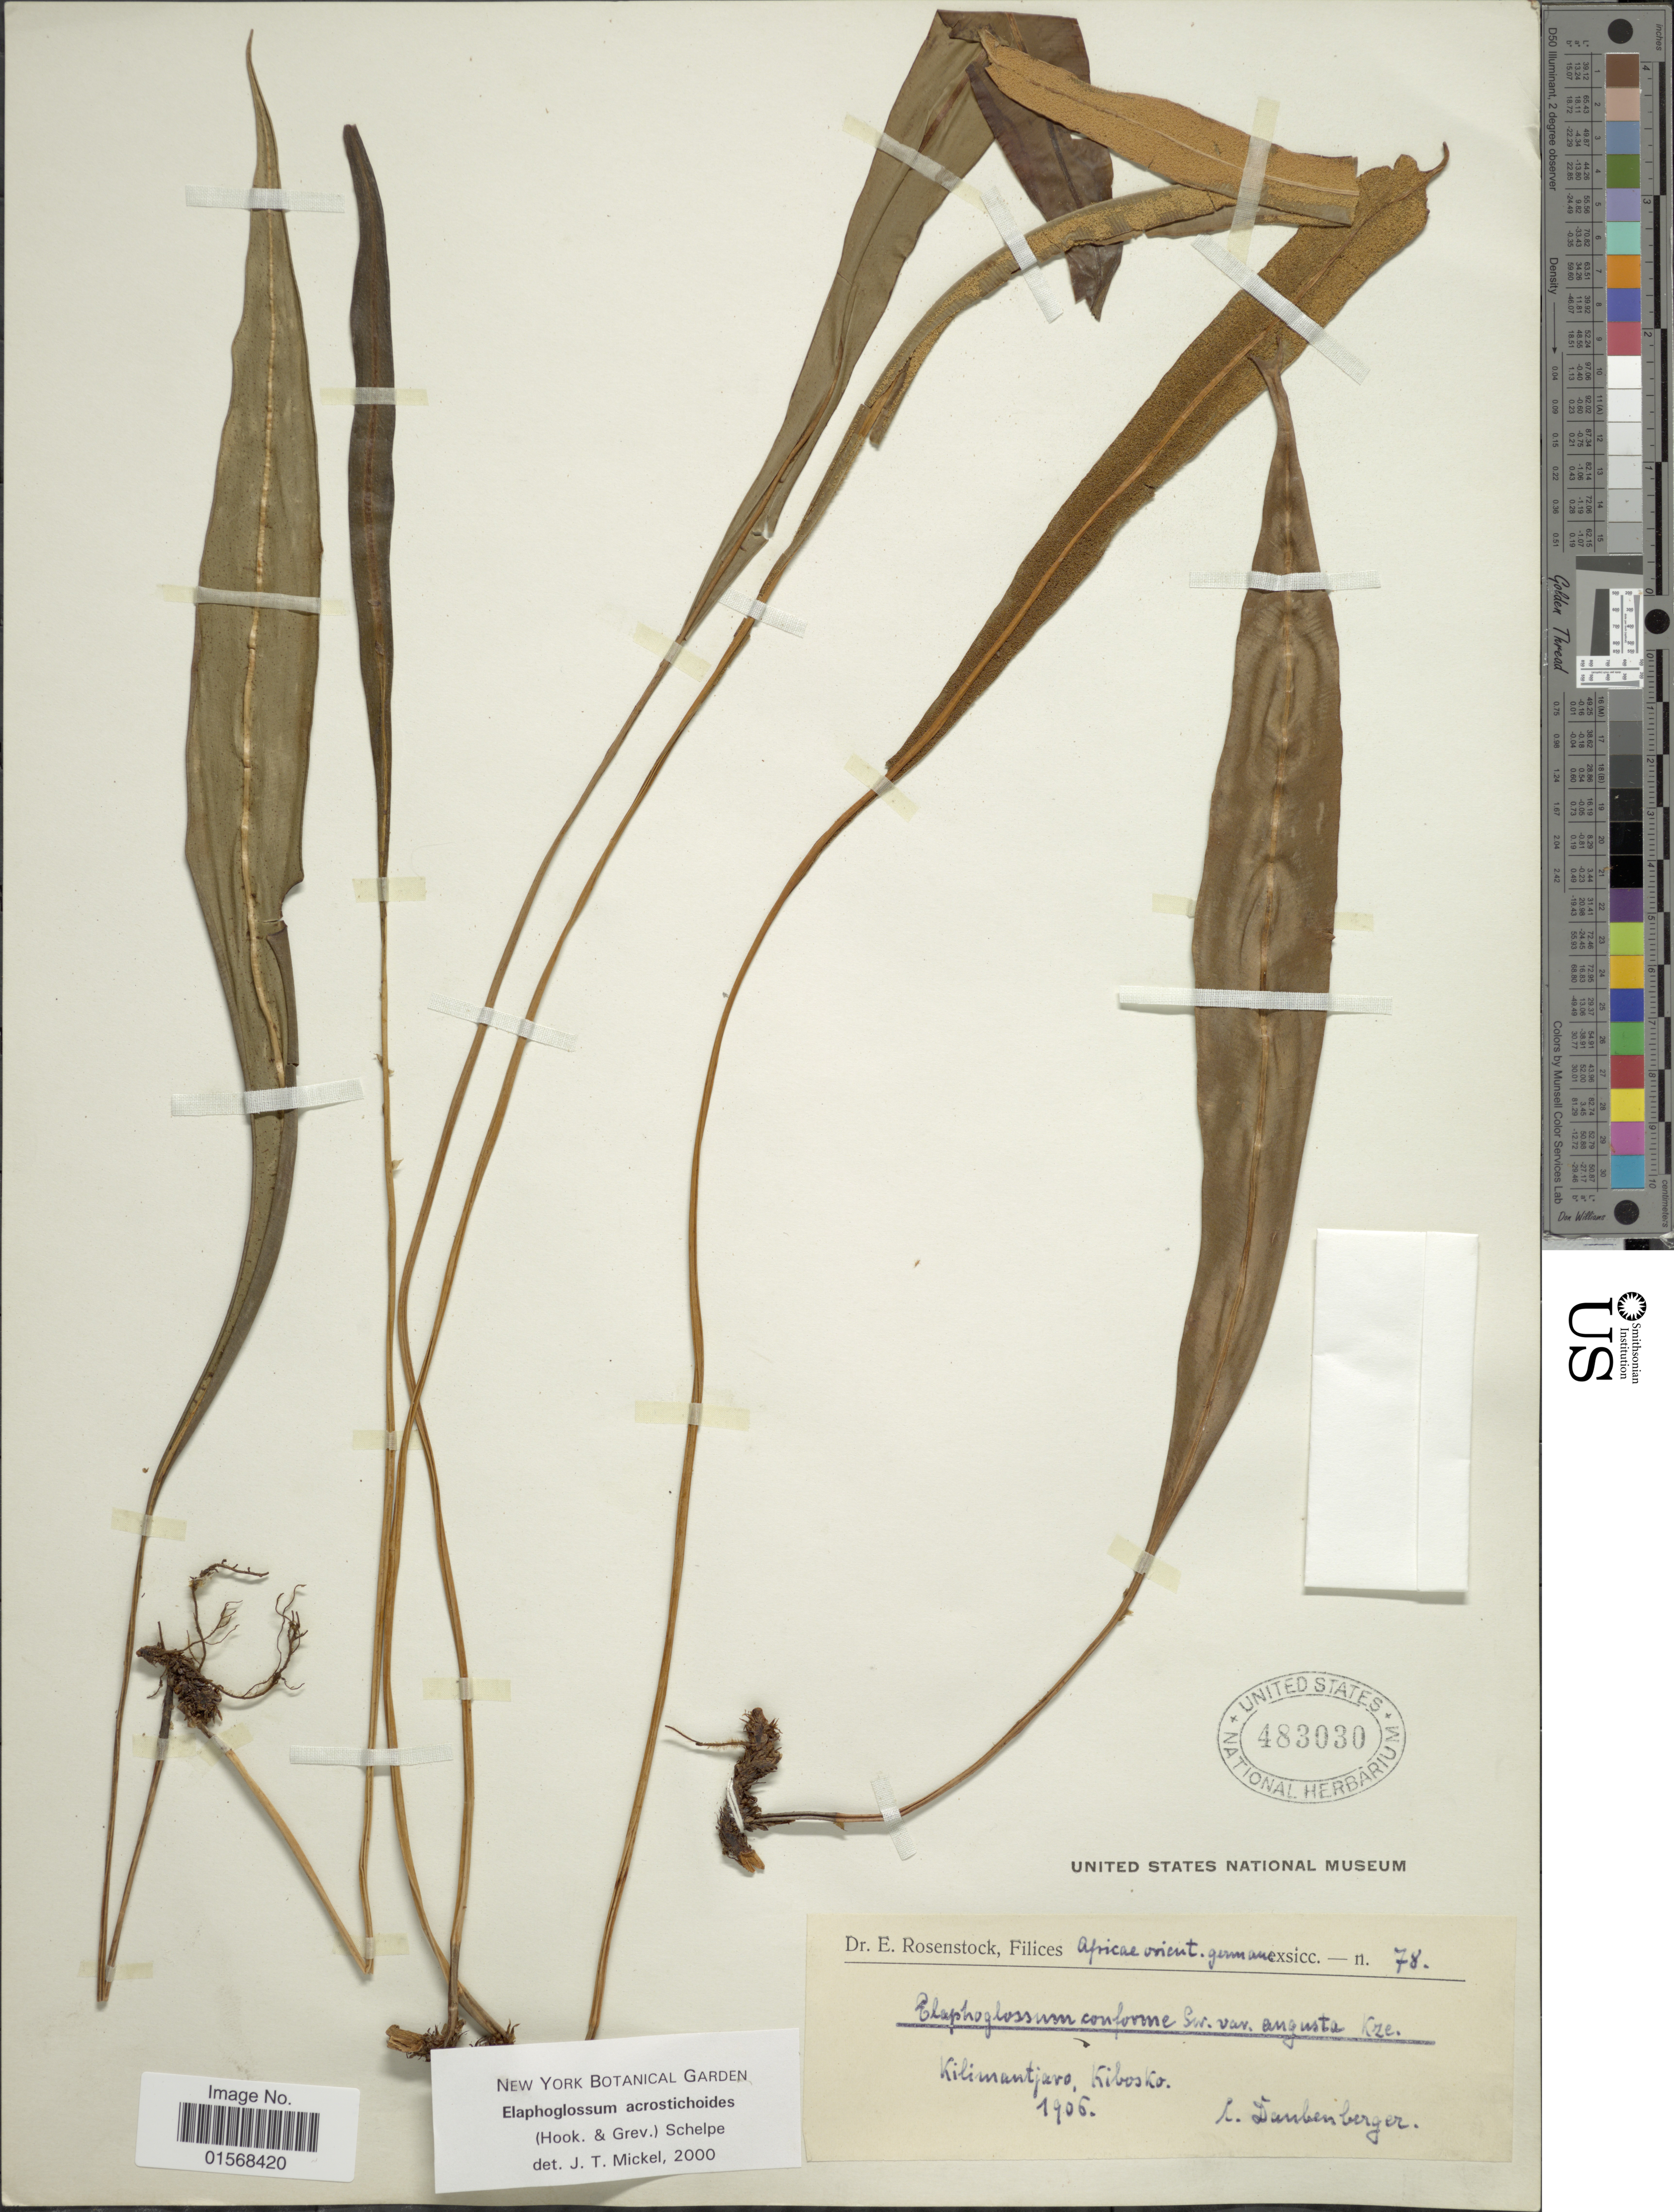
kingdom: Plantae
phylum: Tracheophyta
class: Polypodiopsida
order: Polypodiales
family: Dryopteridaceae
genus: Elaphoglossum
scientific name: Elaphoglossum acrostichoides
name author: (Hook. & Grev.) Schelpe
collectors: P. Daubenberger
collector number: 78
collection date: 1906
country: Tanzania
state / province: Kilimanjaro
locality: Kilimantjaro, Kibosko.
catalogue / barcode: US 483030